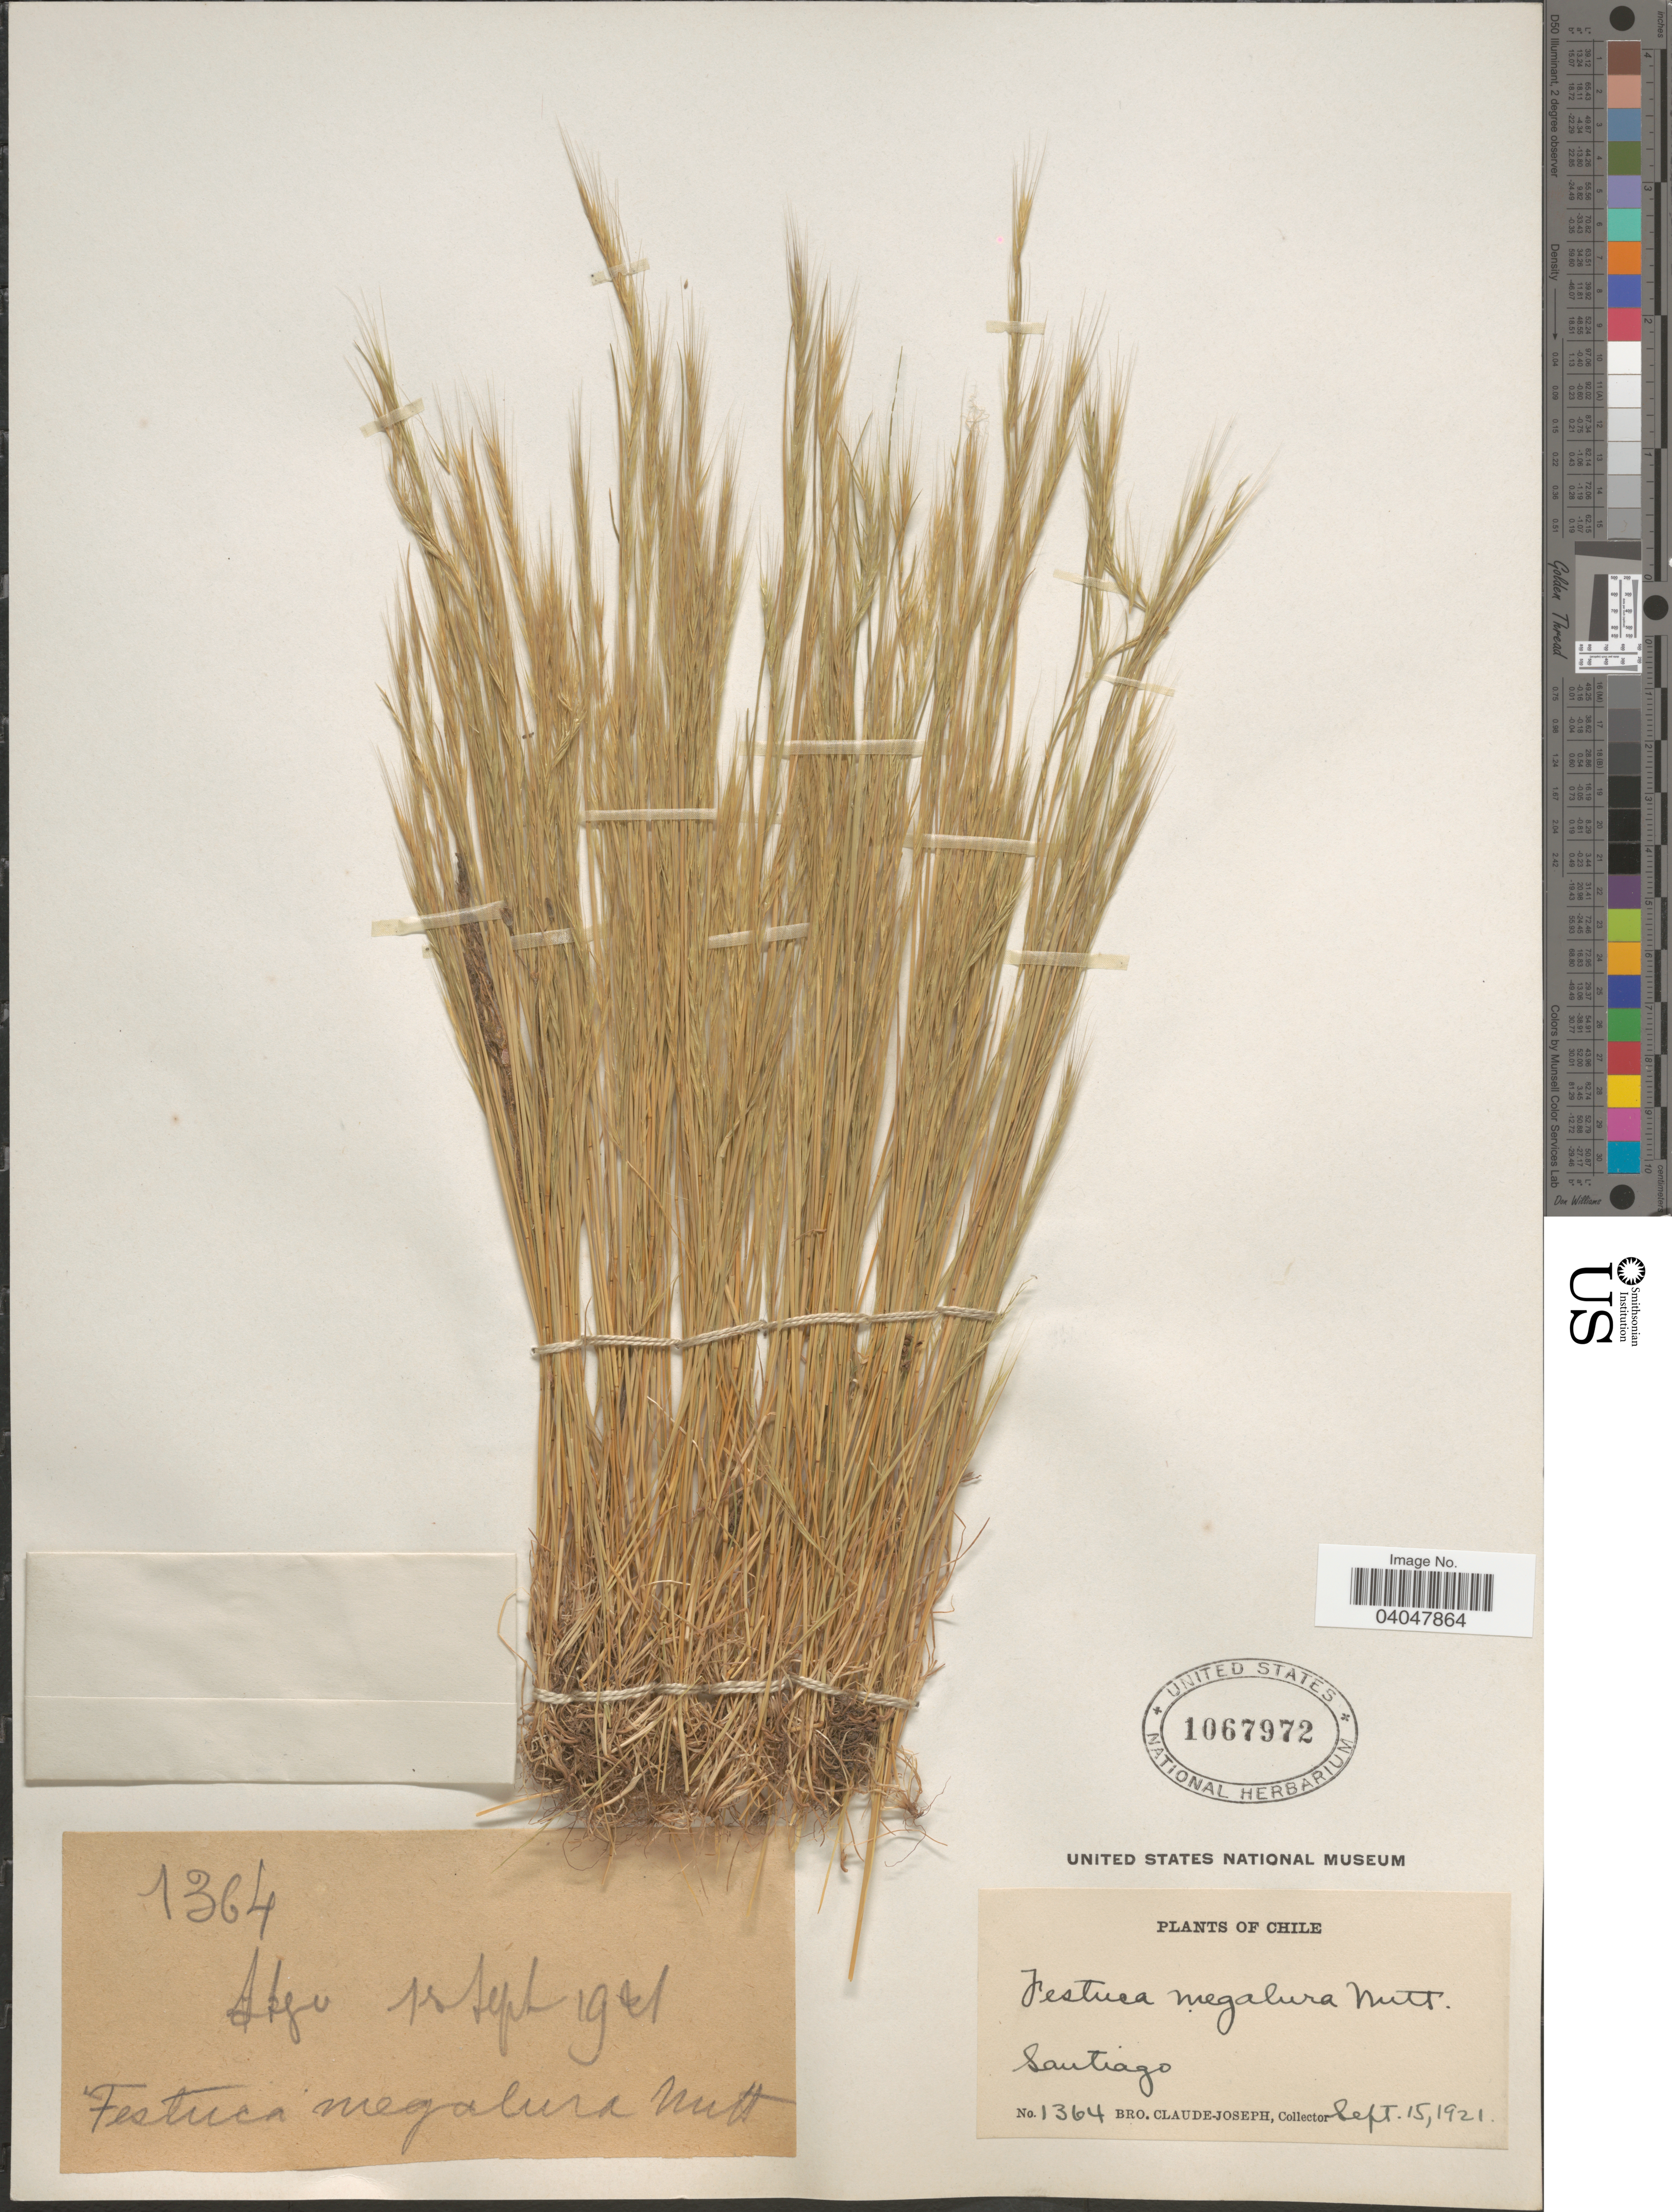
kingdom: Plantae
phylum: Tracheophyta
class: Liliopsida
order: Poales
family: Poaceae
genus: Festuca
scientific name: Festuca megalura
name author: Nutt.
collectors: Bro. Claude-Joseph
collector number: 1364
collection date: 1921-09-15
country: Chile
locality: Santiago.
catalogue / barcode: US 1067972